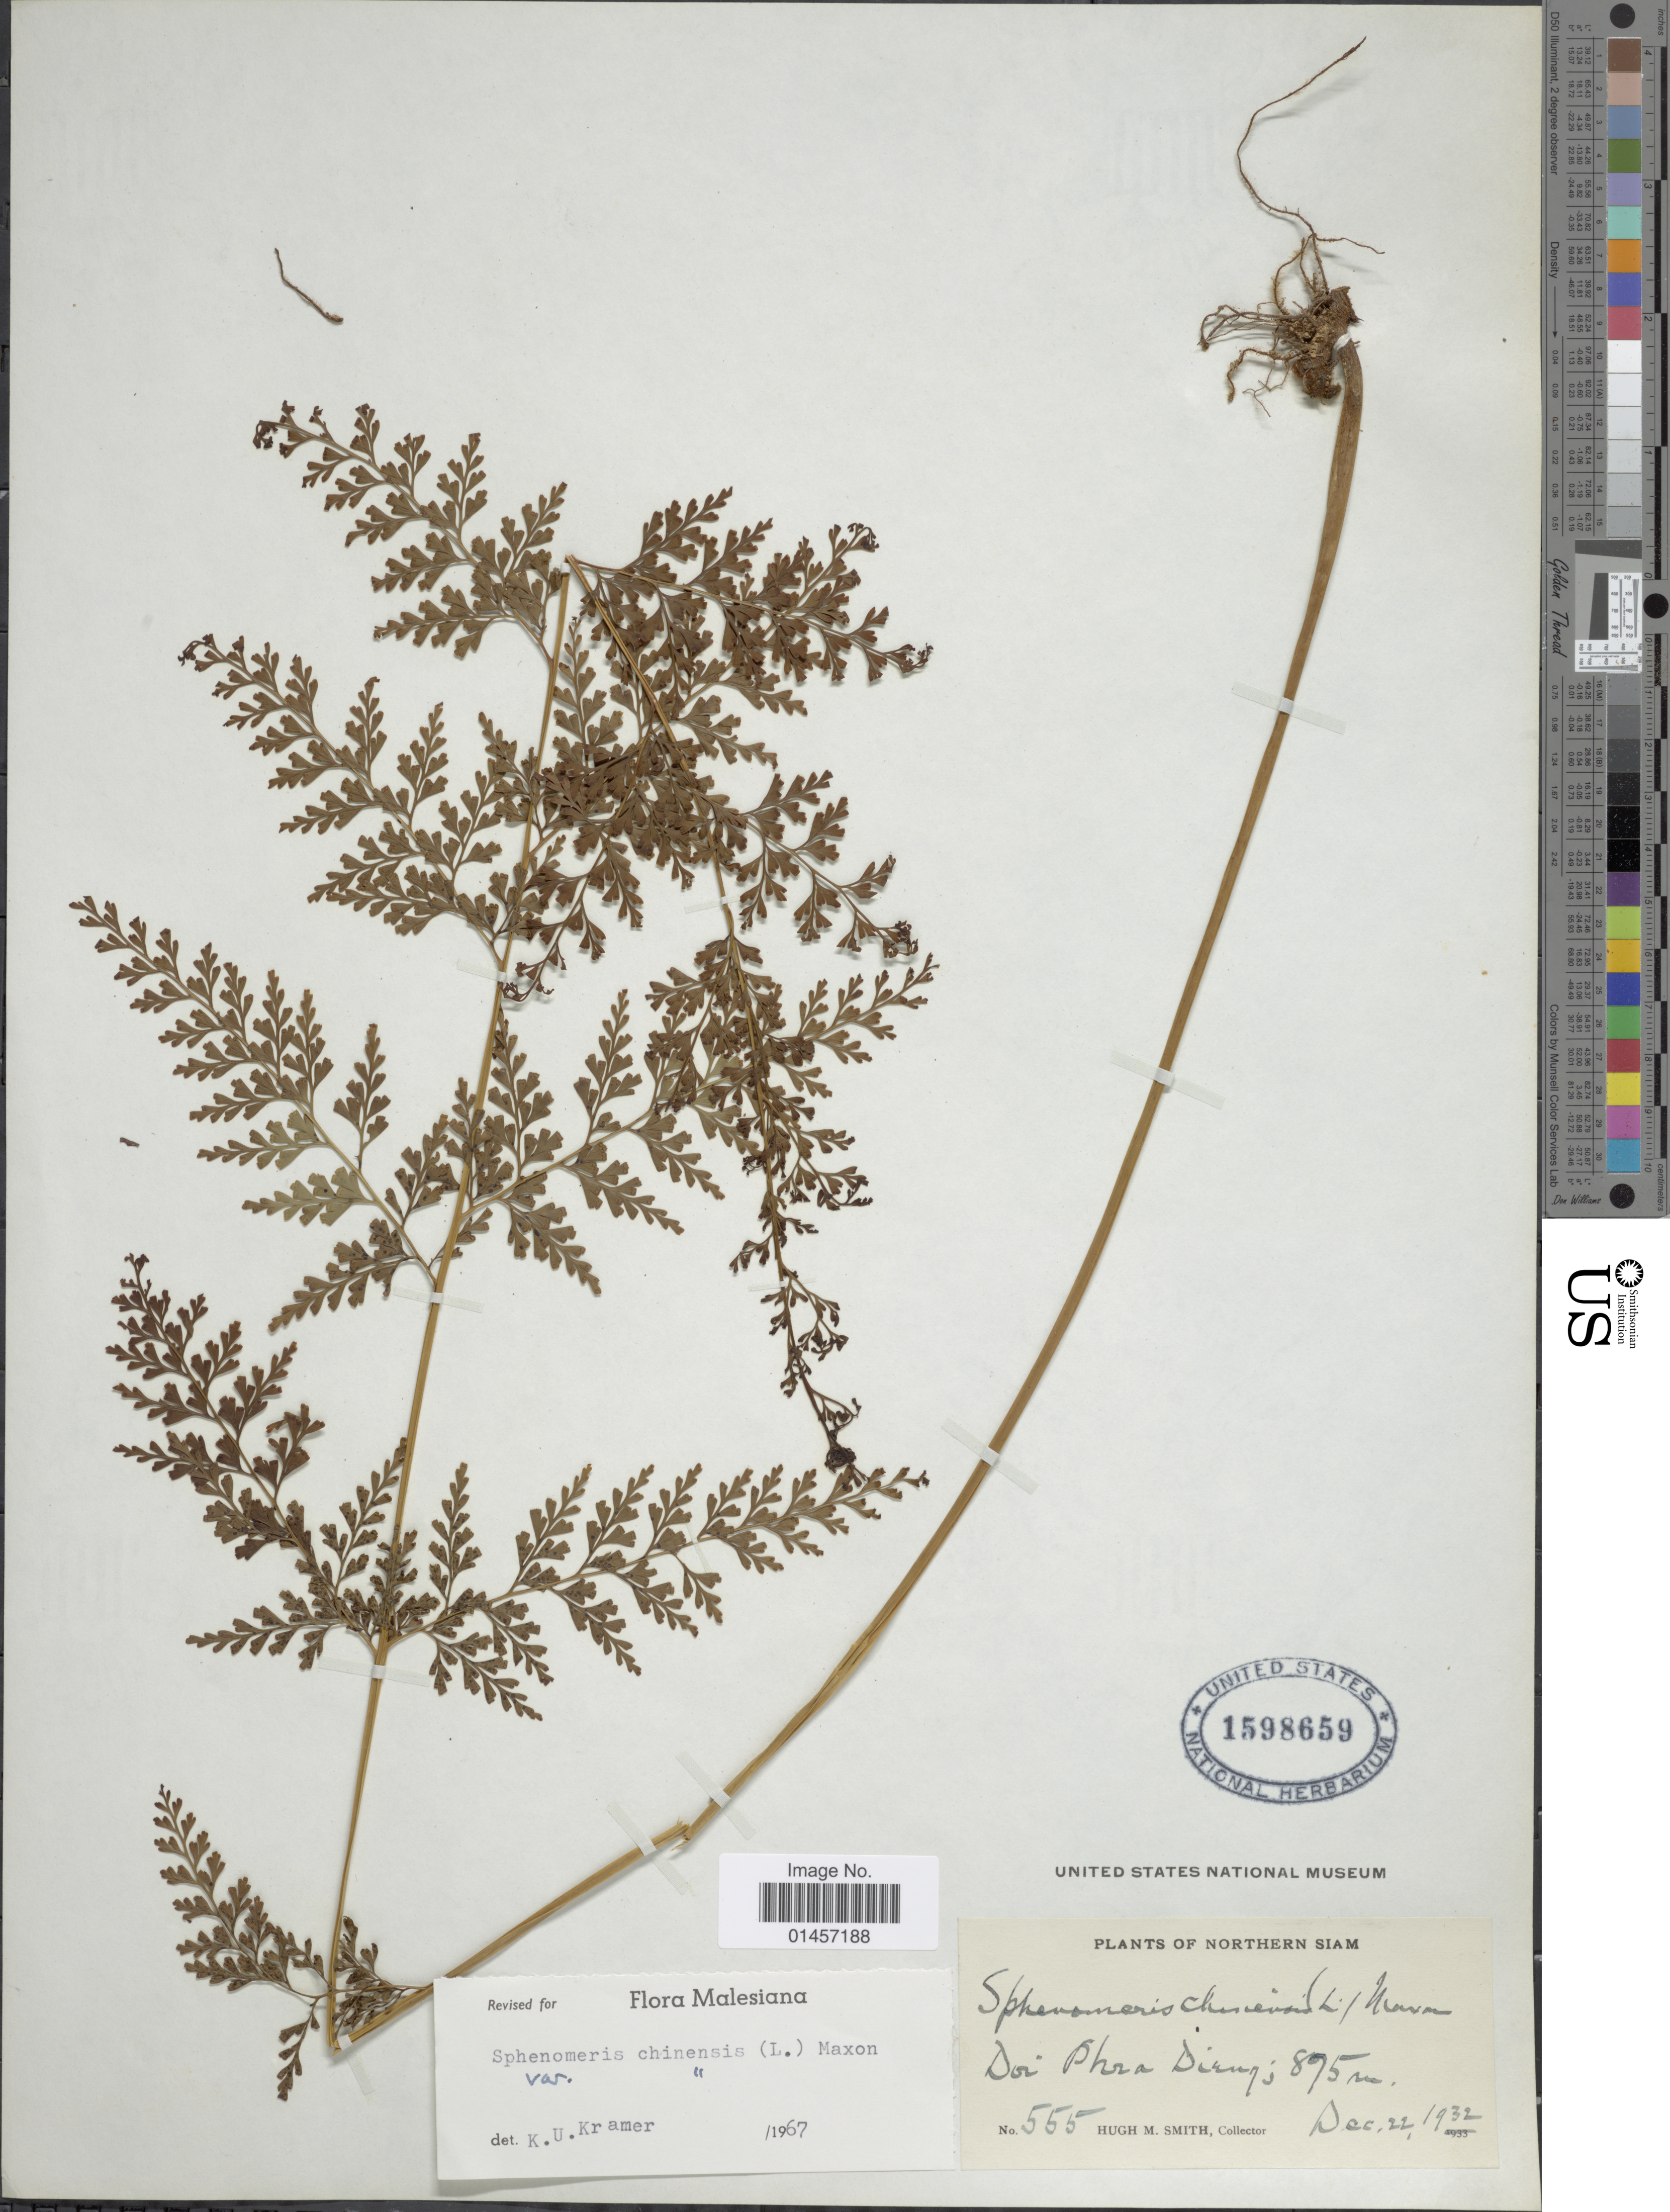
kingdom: Plantae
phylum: Tracheophyta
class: Polypodiopsida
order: Polypodiales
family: Lindsaeaceae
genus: Sphenomeris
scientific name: Sphenomeris chinensis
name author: (L.) Maxon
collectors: H. M. Smith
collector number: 555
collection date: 1932-12-22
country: Thailand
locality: Northern Siam, Doi Phra Dieng.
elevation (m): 875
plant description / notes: Corrected "Doi Phra Dikug" to "Doi Phra Dieng."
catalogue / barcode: US 1598659